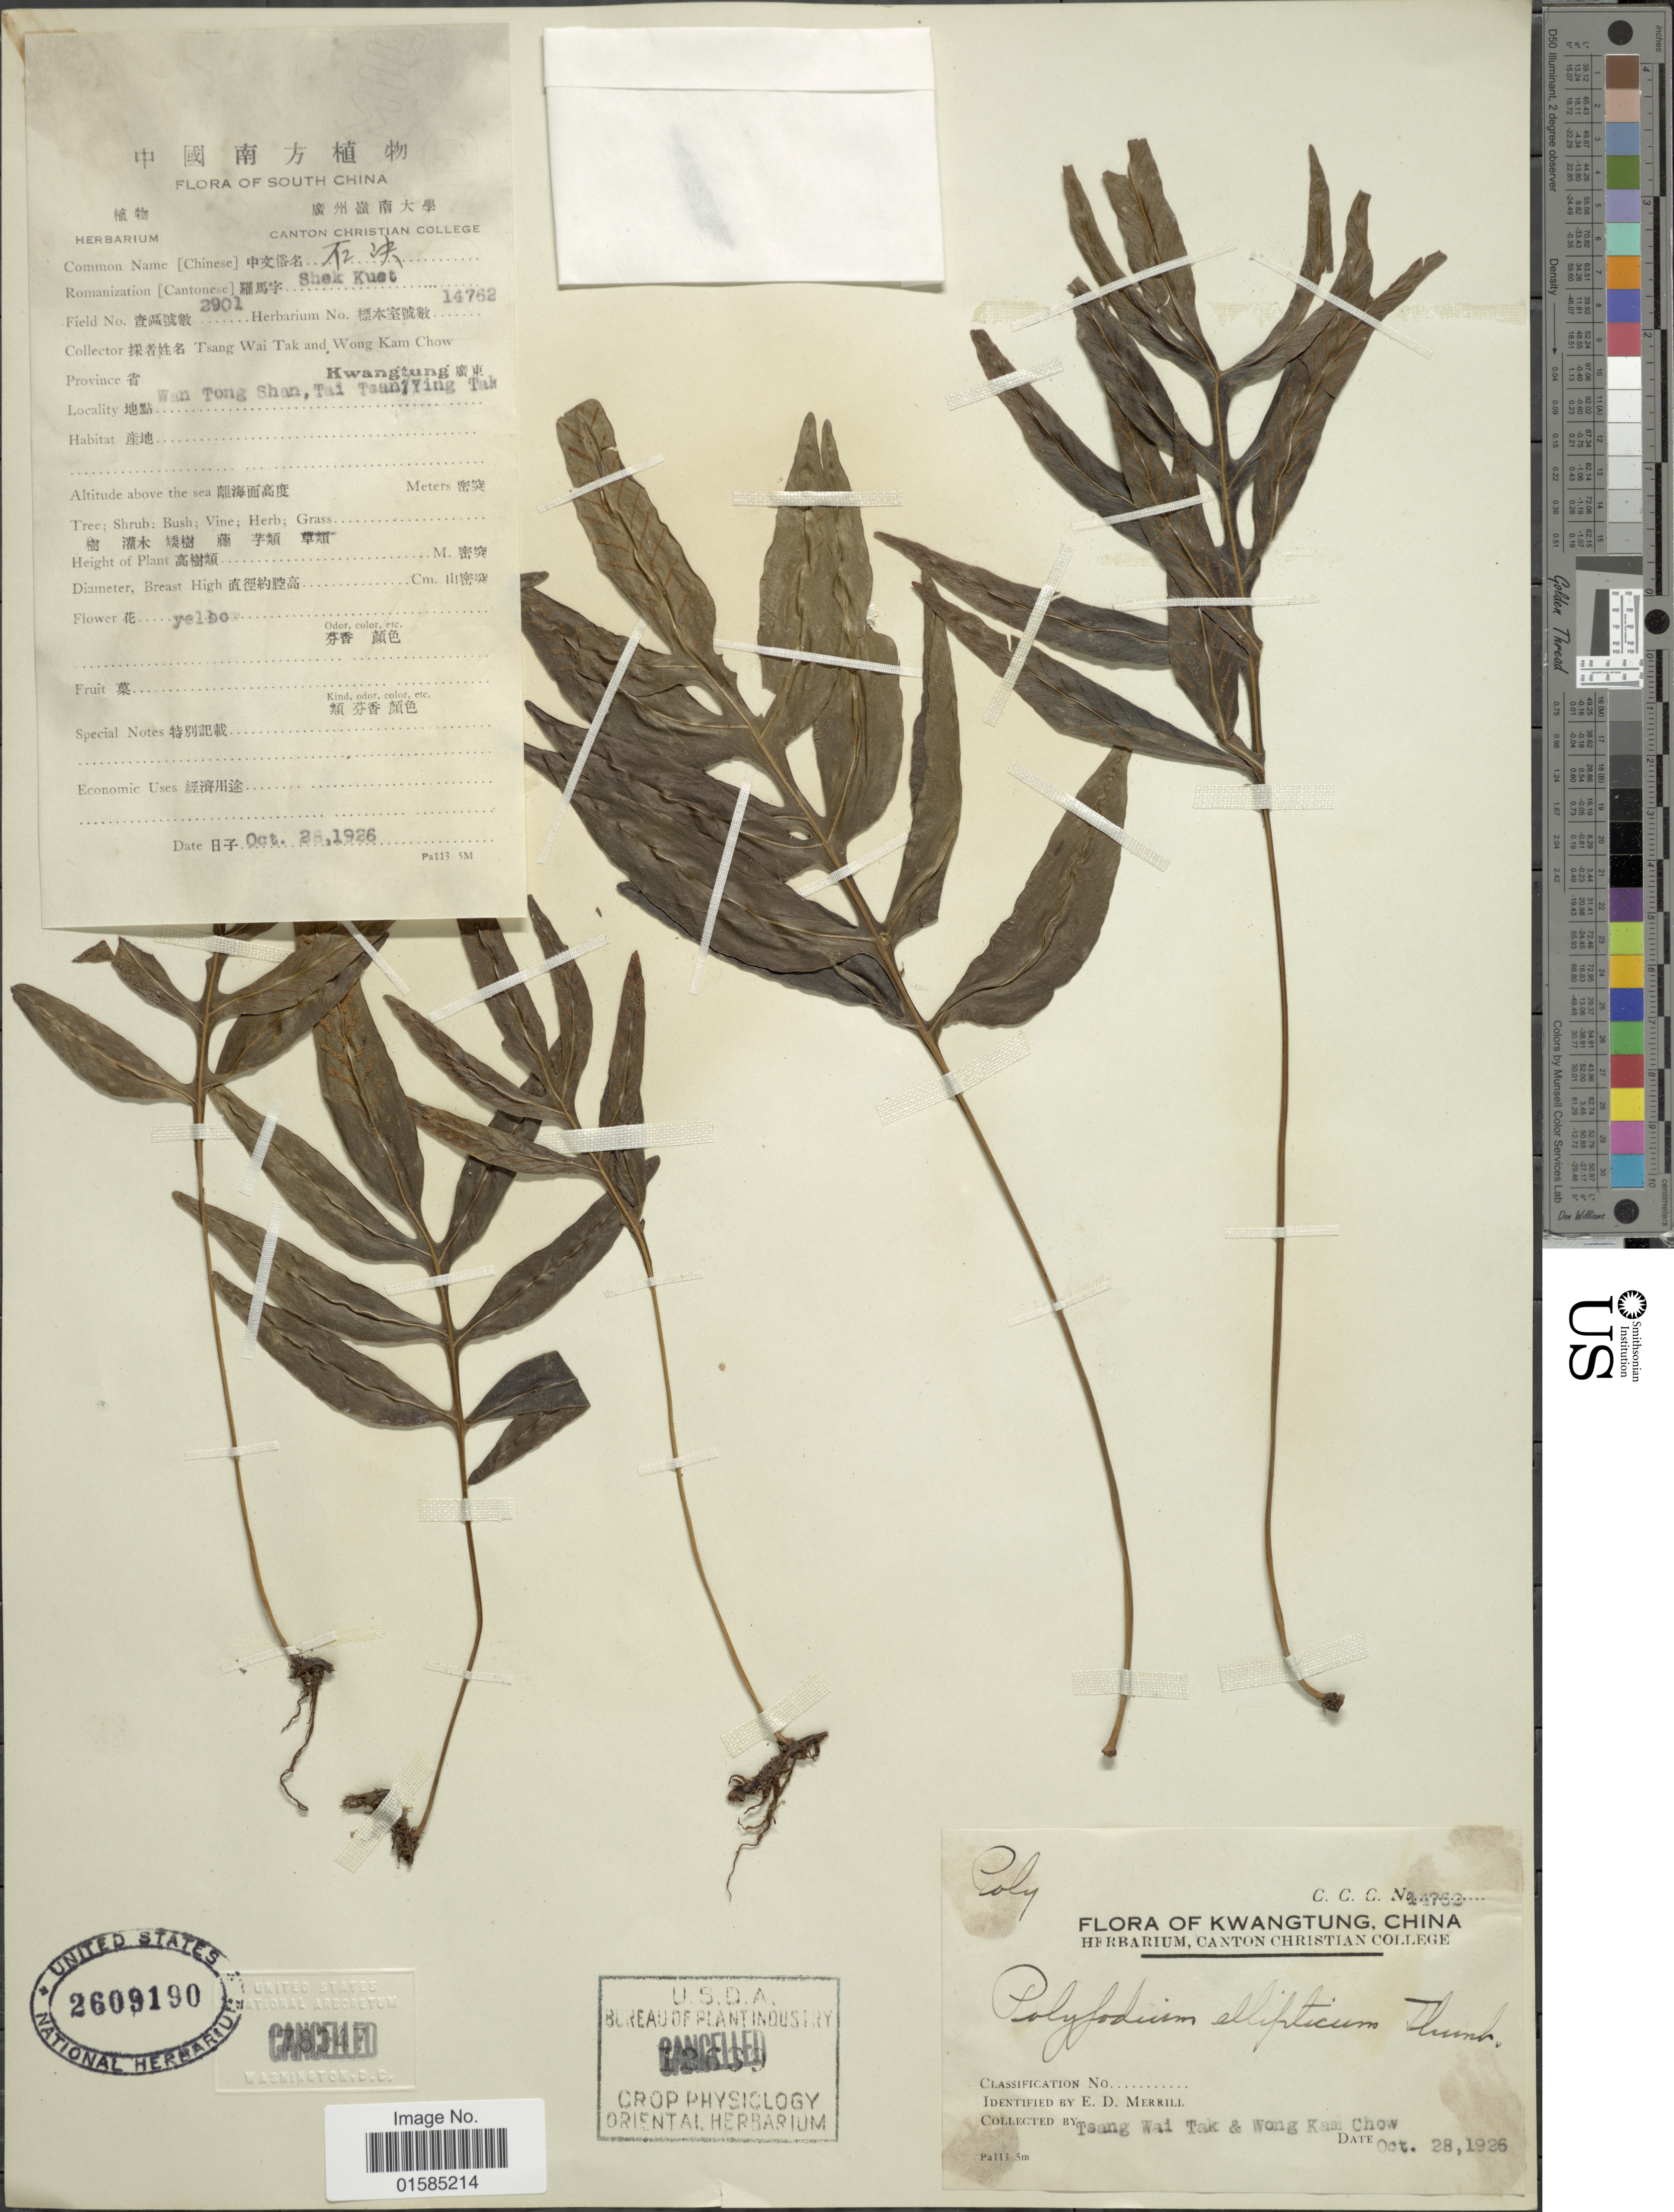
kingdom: Plantae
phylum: Tracheophyta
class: Polypodiopsida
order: Polypodiales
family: Polypodiaceae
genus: Leptochilus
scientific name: Leptochilus ellipticus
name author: (Thunb.) Noot.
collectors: W. T. Tsang & W. Chow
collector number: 14768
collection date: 1926-10-28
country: China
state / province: Guangdong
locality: Kwangtung, China, . Wan Tong Shan, Tai Taun YingTak [interpreted]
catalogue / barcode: US 2609190